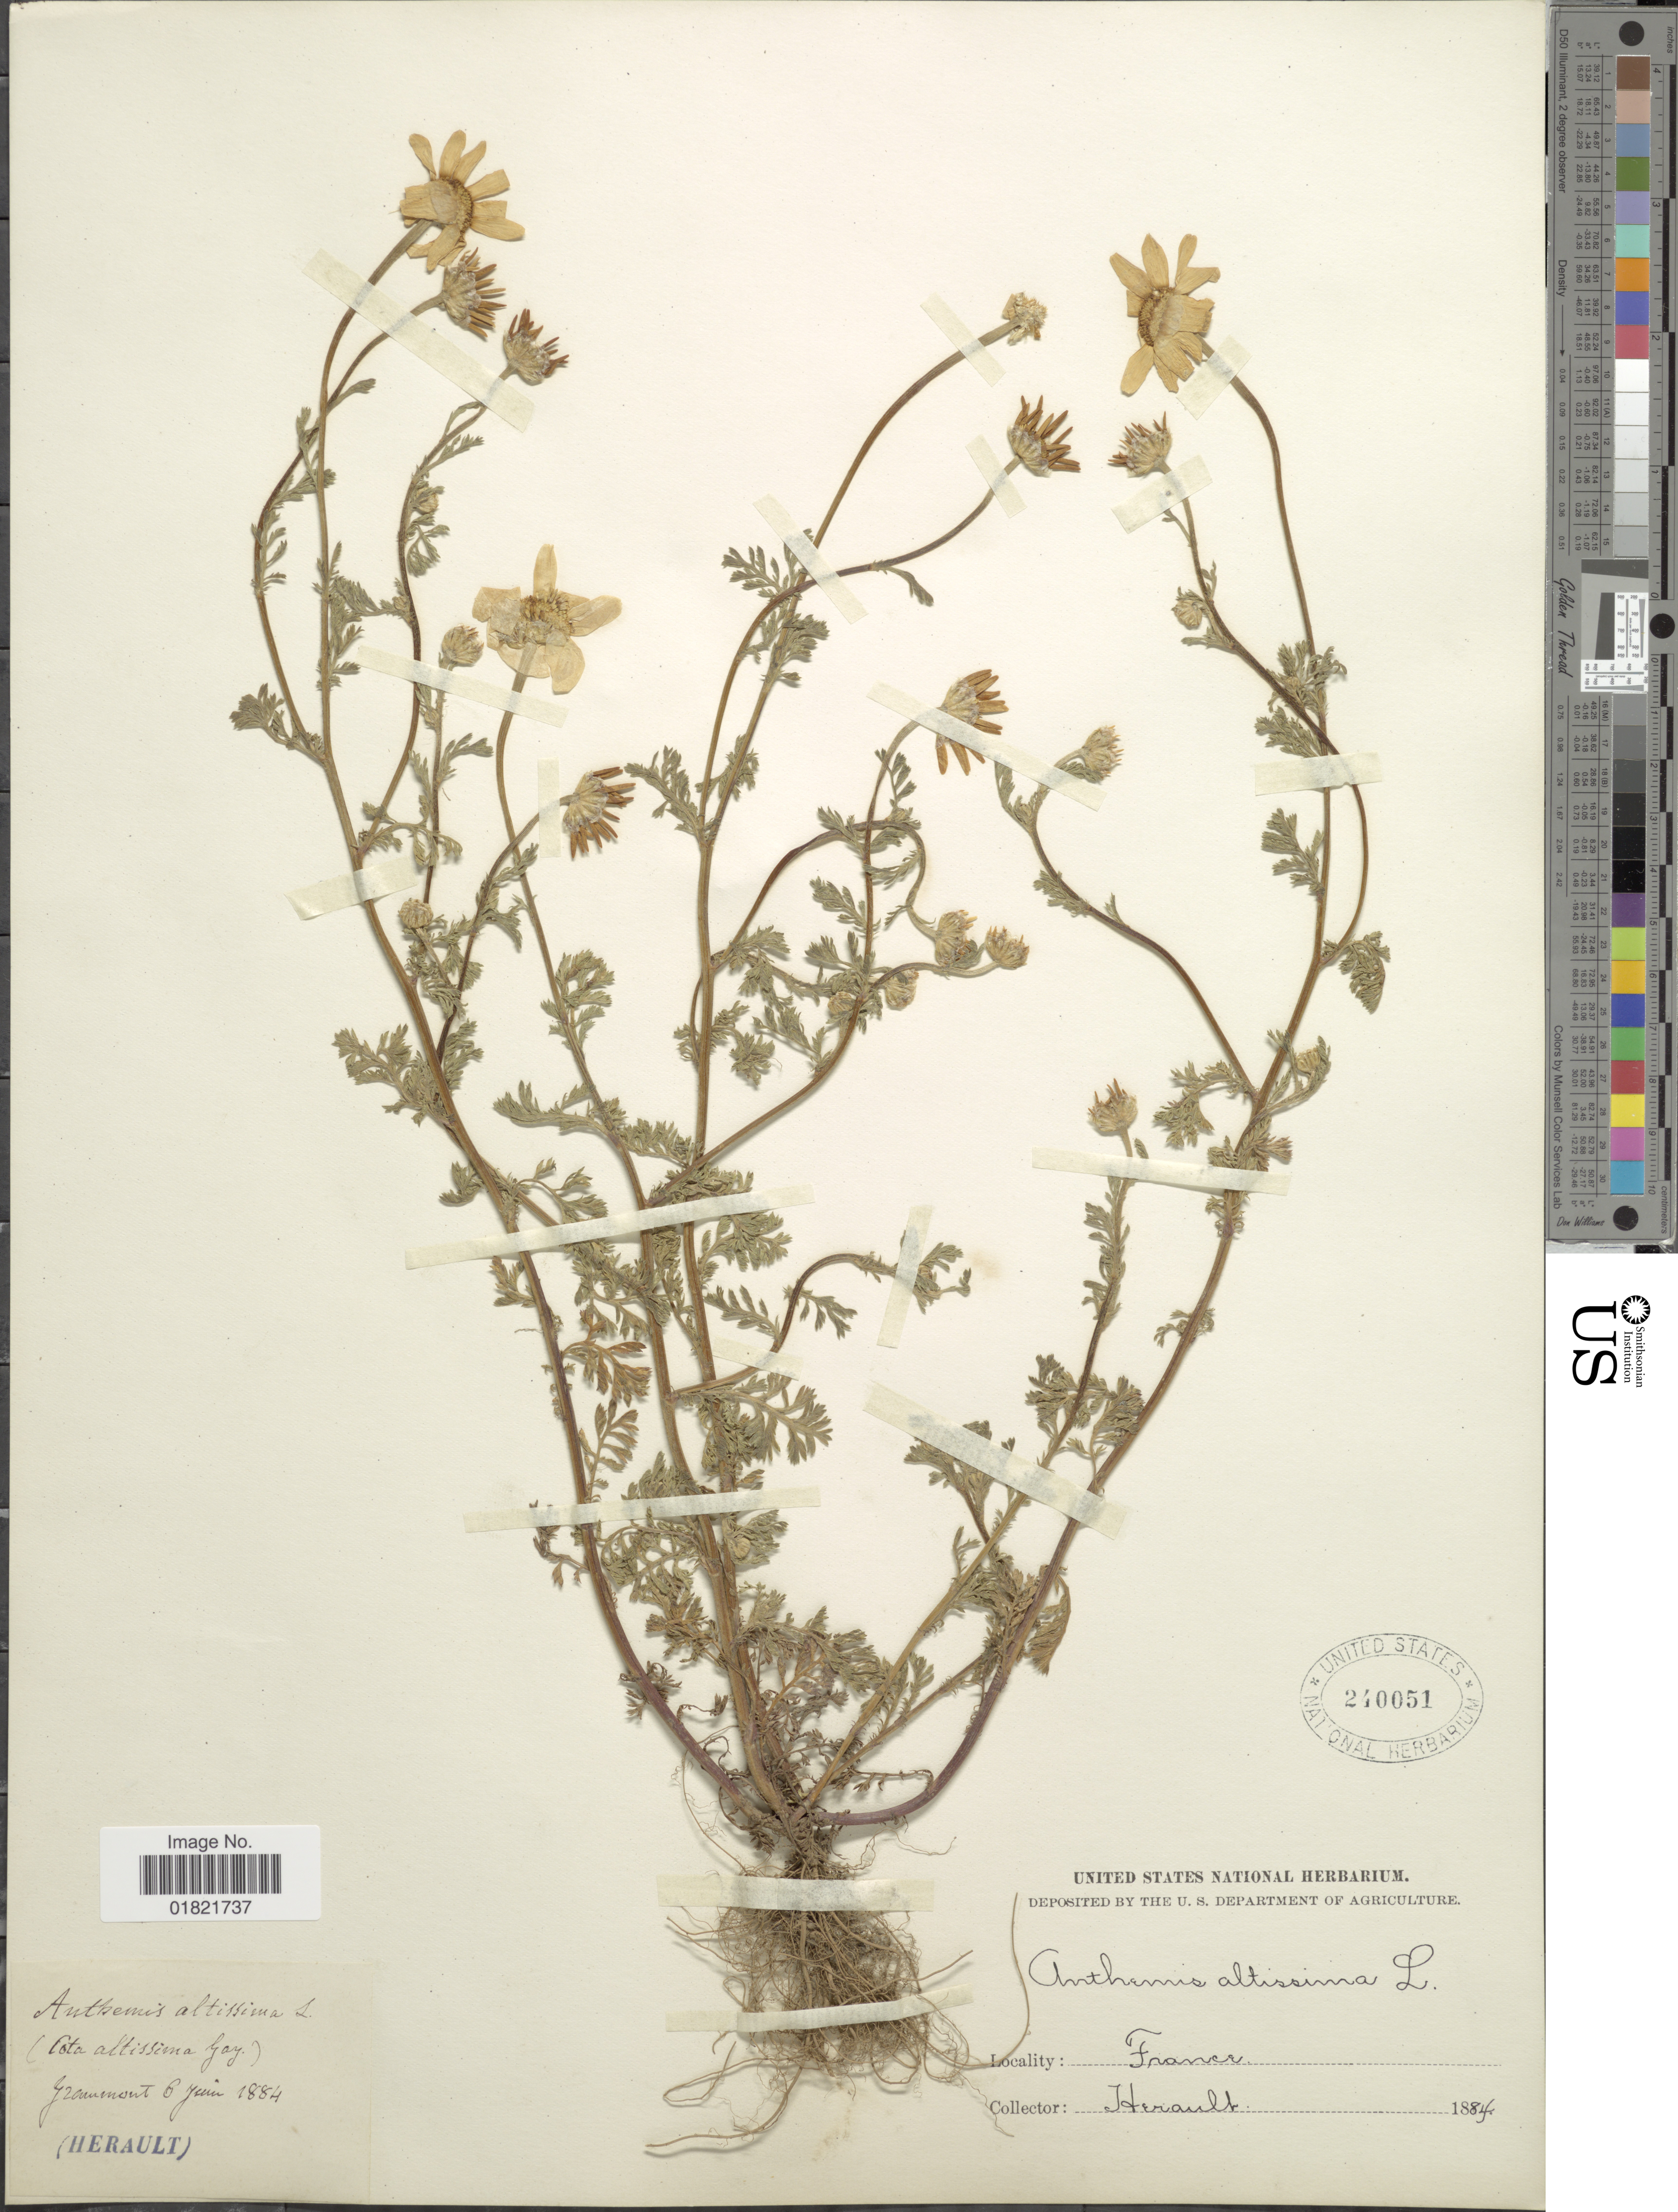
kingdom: Plantae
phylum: Tracheophyta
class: Magnoliopsida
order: Asterales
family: Asteraceae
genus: Anthemis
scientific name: Anthemis altissima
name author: L.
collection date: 1884-06-06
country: France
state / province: Occitanie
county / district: Hérault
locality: Grammont [interpreted]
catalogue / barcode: US 240051